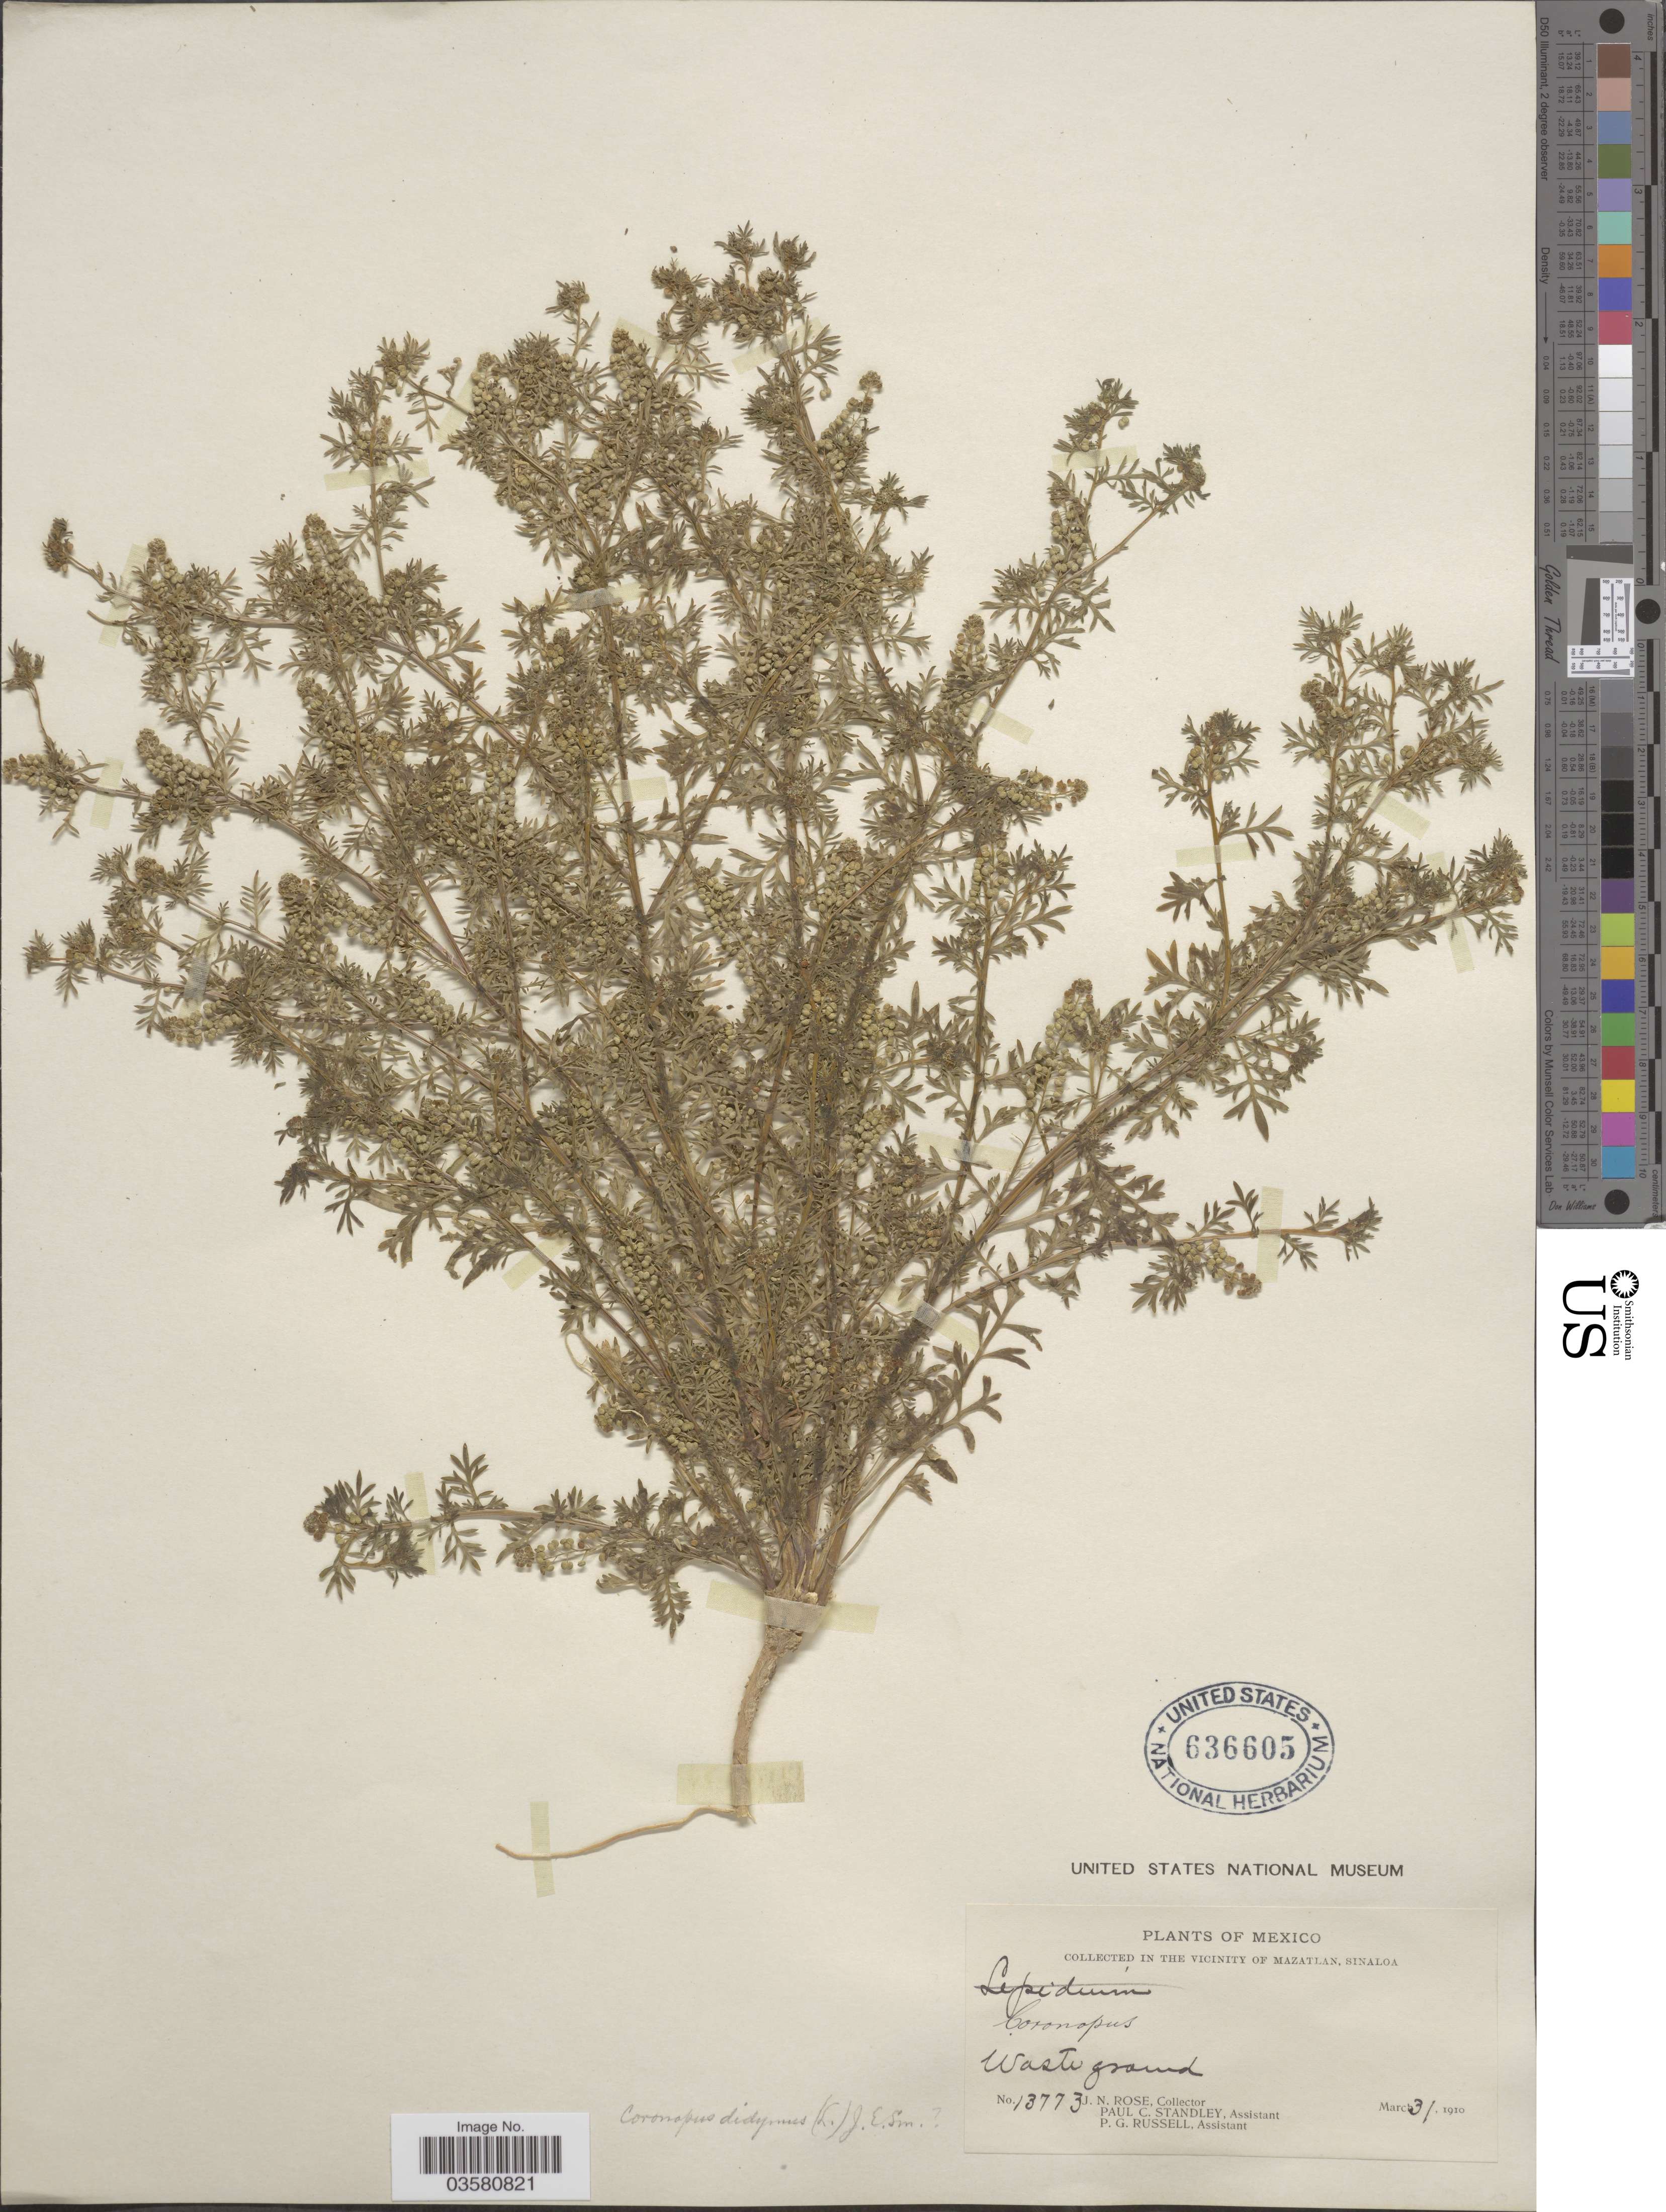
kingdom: Plantae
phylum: Tracheophyta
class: Magnoliopsida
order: Brassicales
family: Brassicaceae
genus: Lepidium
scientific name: Lepidium didymum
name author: L.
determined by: Strong, M. T., (US), Smithsonian Institution - National Museum of Natural History (UNITED STATES)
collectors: J. N. Rose, P. C. Standley & P. G. Russell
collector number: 13773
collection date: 1910-03-31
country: Mexico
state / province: Sinaloa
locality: In the vicinity of Mazatlan.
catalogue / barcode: US 636605